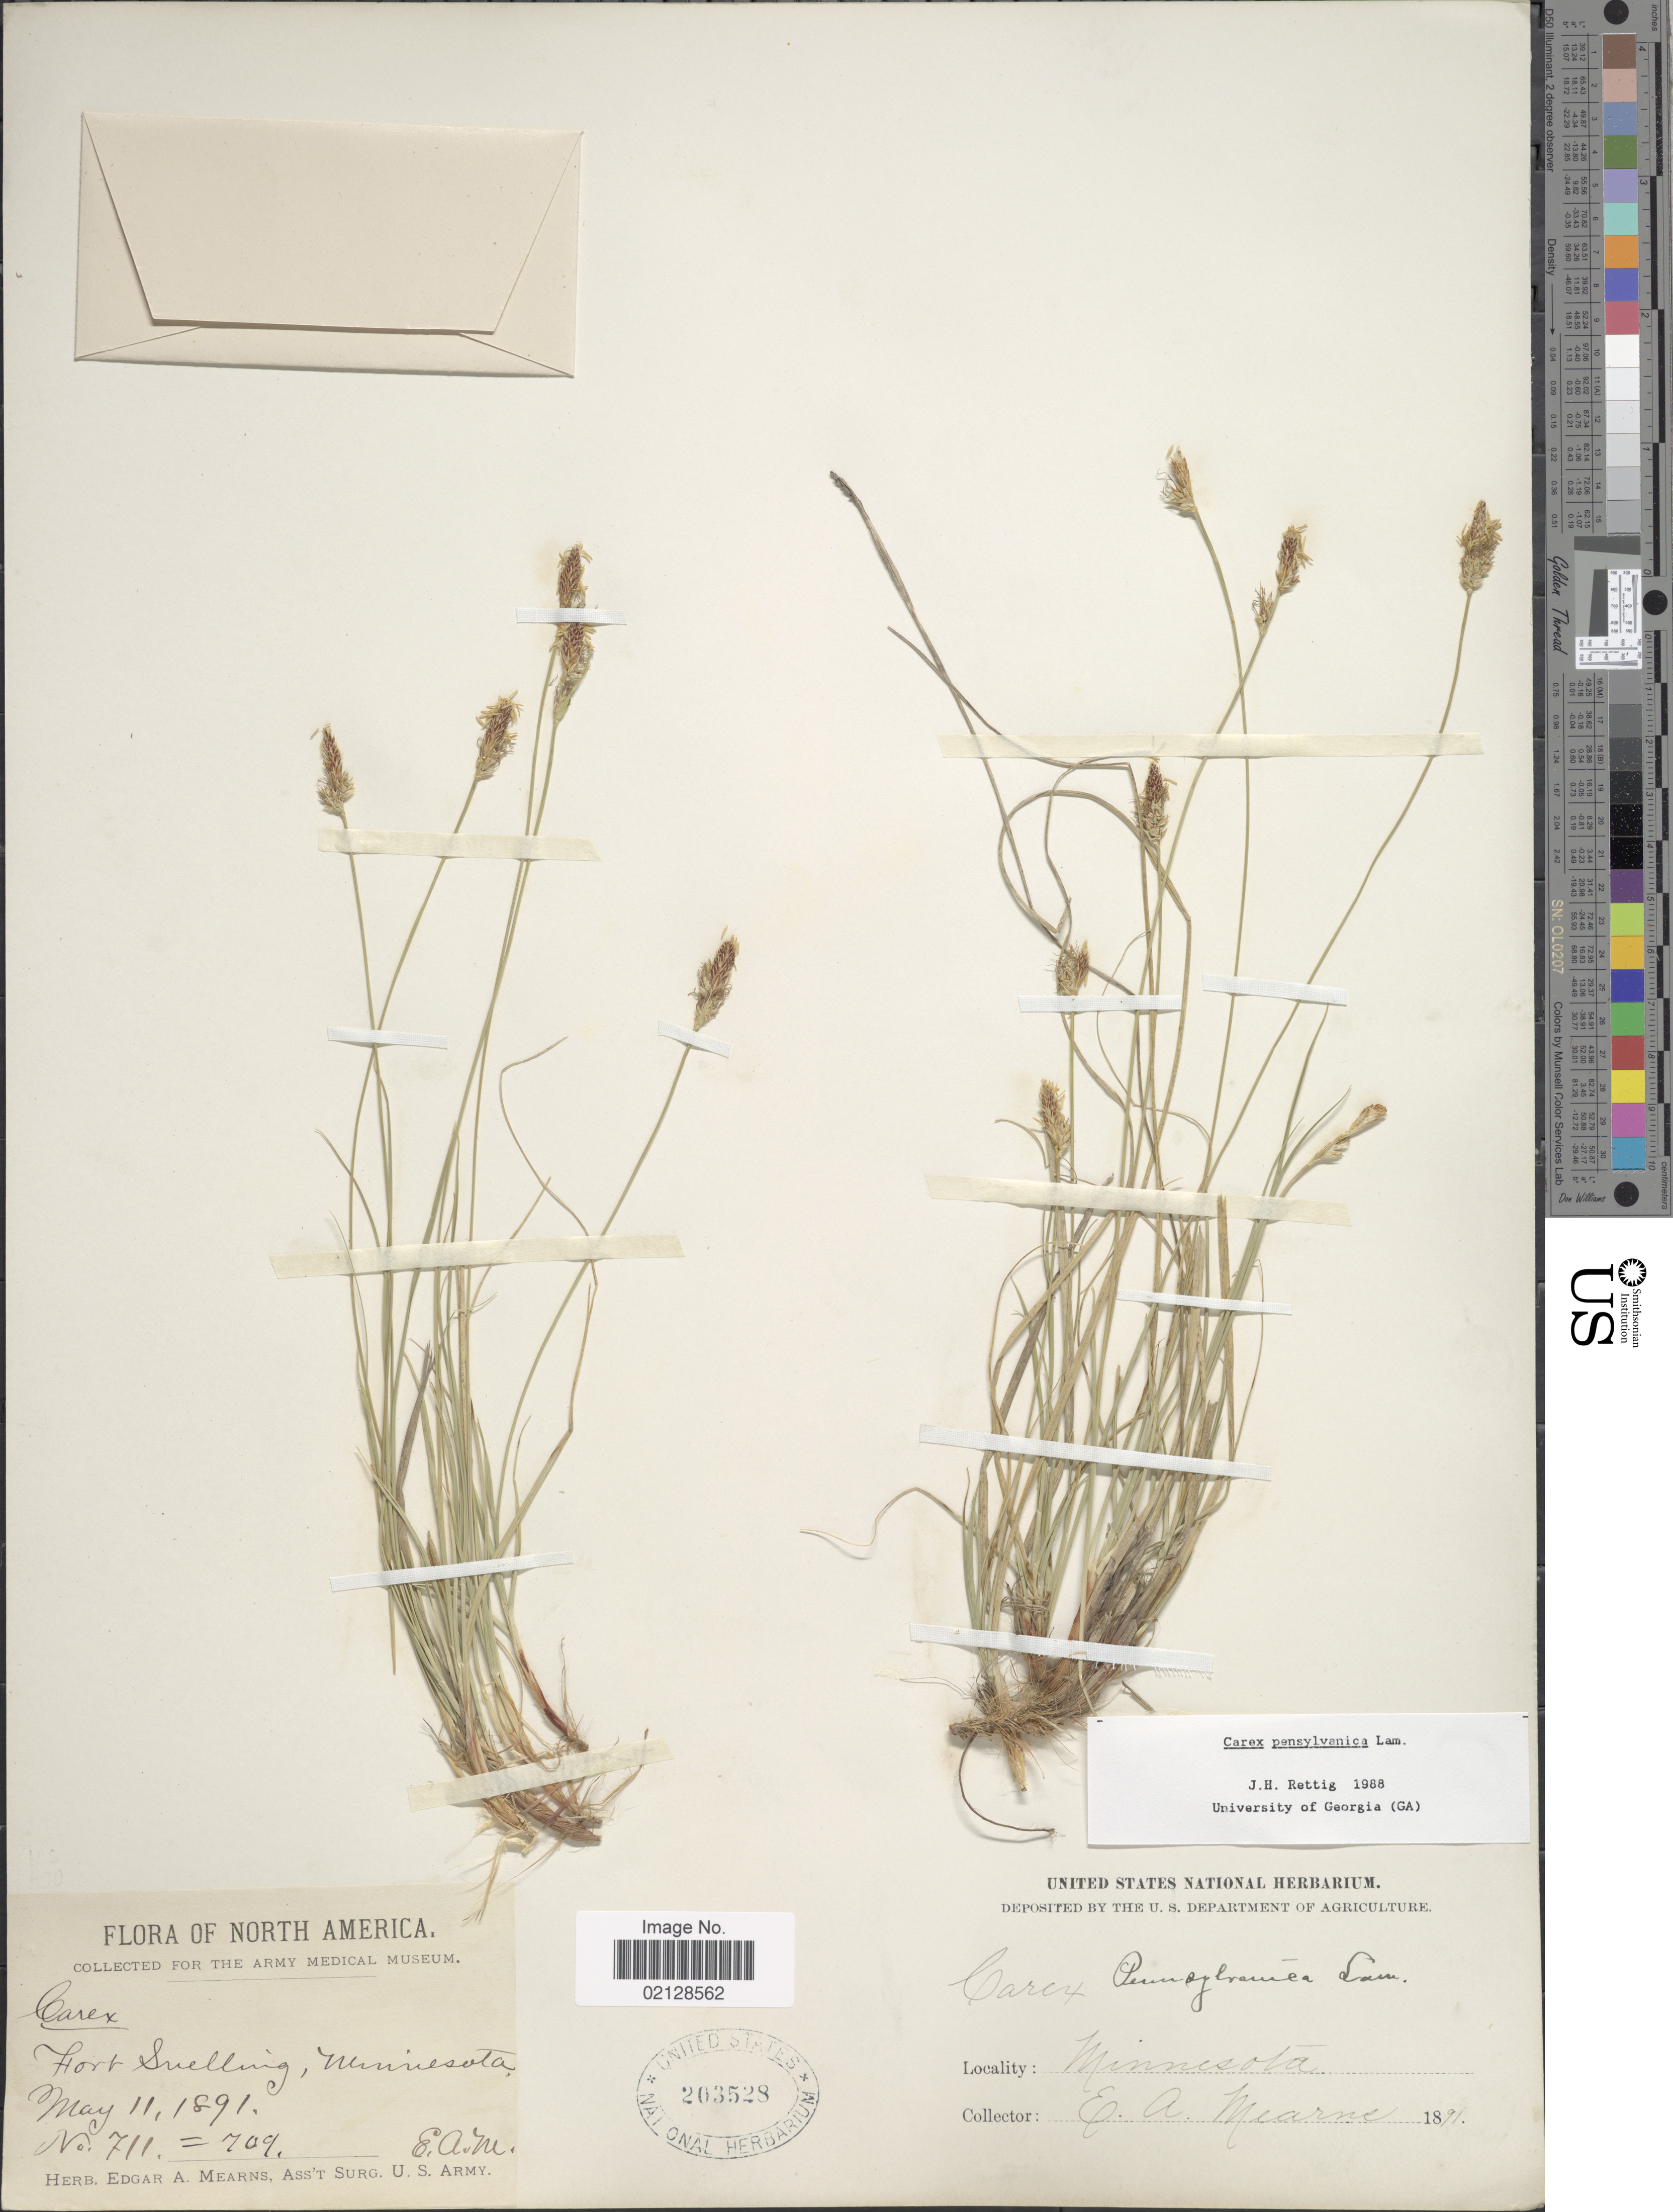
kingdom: Plantae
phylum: Tracheophyta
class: Liliopsida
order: Poales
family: Cyperaceae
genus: Carex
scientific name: Carex pensylvanica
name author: Lam.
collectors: E. A. Mearns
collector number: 711/709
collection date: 1891-05-11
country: United States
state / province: Minnesota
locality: Fort Snelling, Minnesota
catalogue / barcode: US 203528